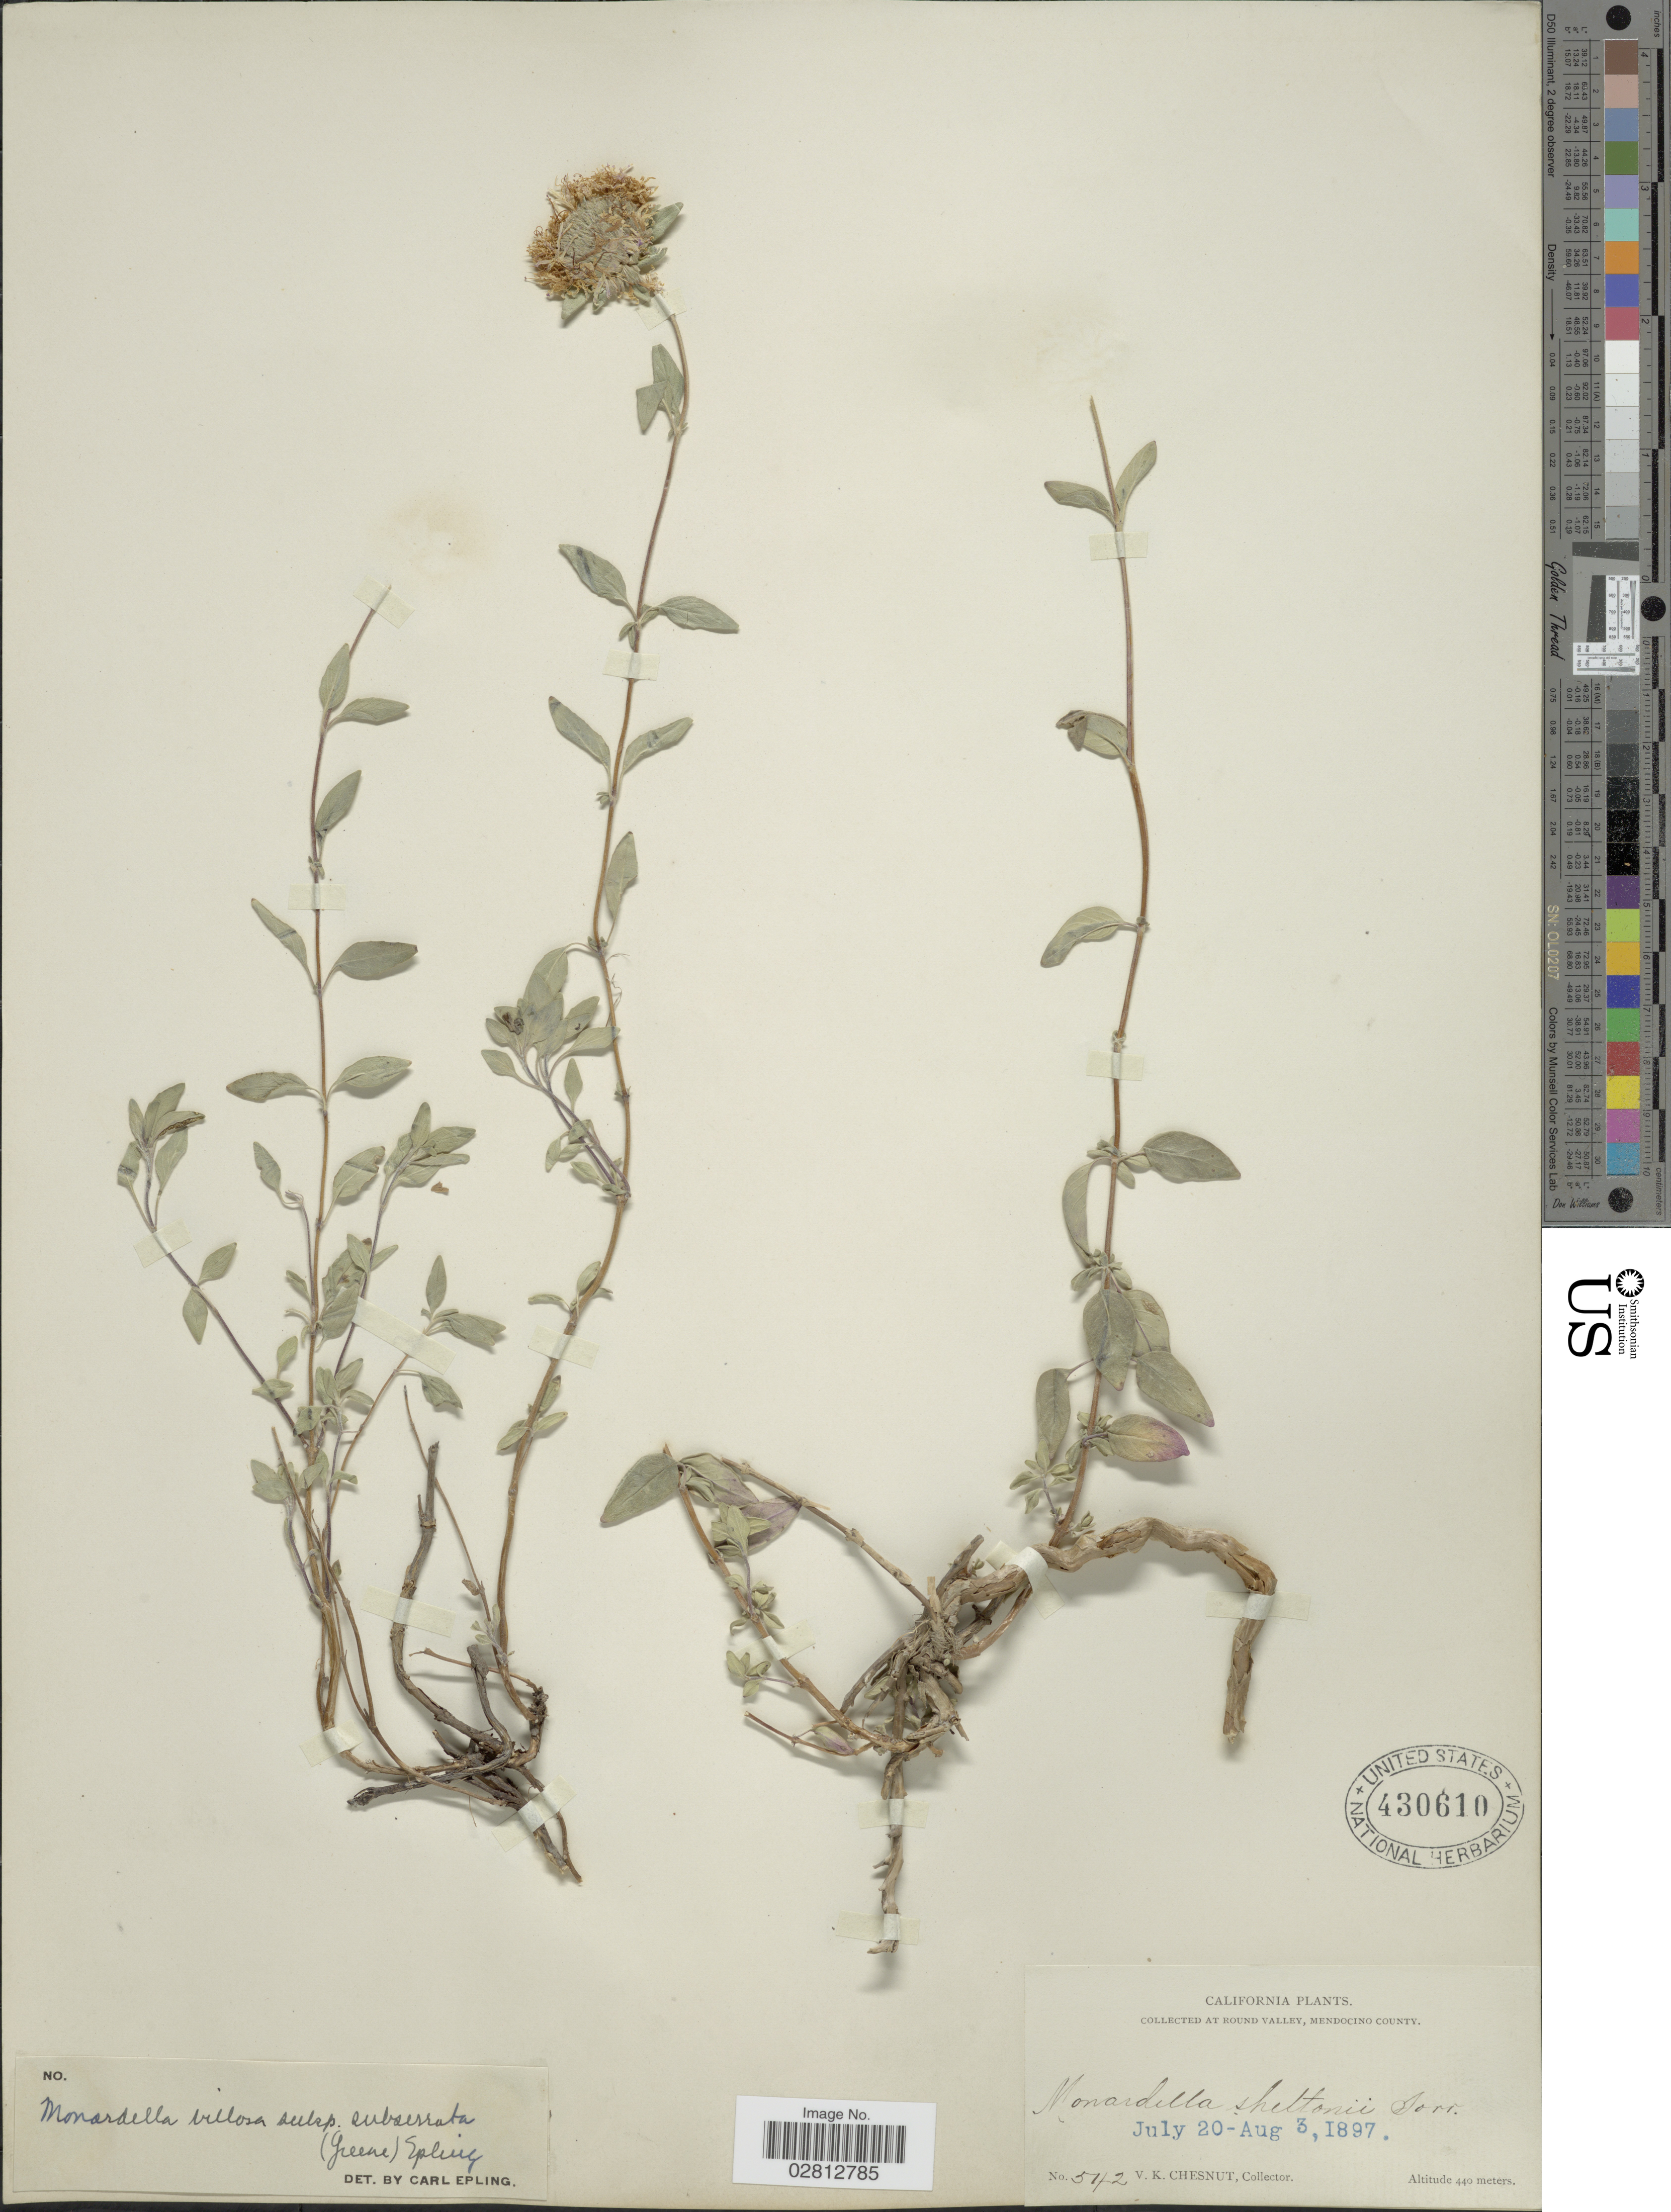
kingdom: Plantae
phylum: Tracheophyta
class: Magnoliopsida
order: Lamiales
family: Lamiaceae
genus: Monardella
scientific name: Monardella villosa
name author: Benth.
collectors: V. Chesnut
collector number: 542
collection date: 1897-07-20/1897-08-03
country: United States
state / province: California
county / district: Mendocino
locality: Round Valley, Mendocino County.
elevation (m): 440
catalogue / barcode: US 430610